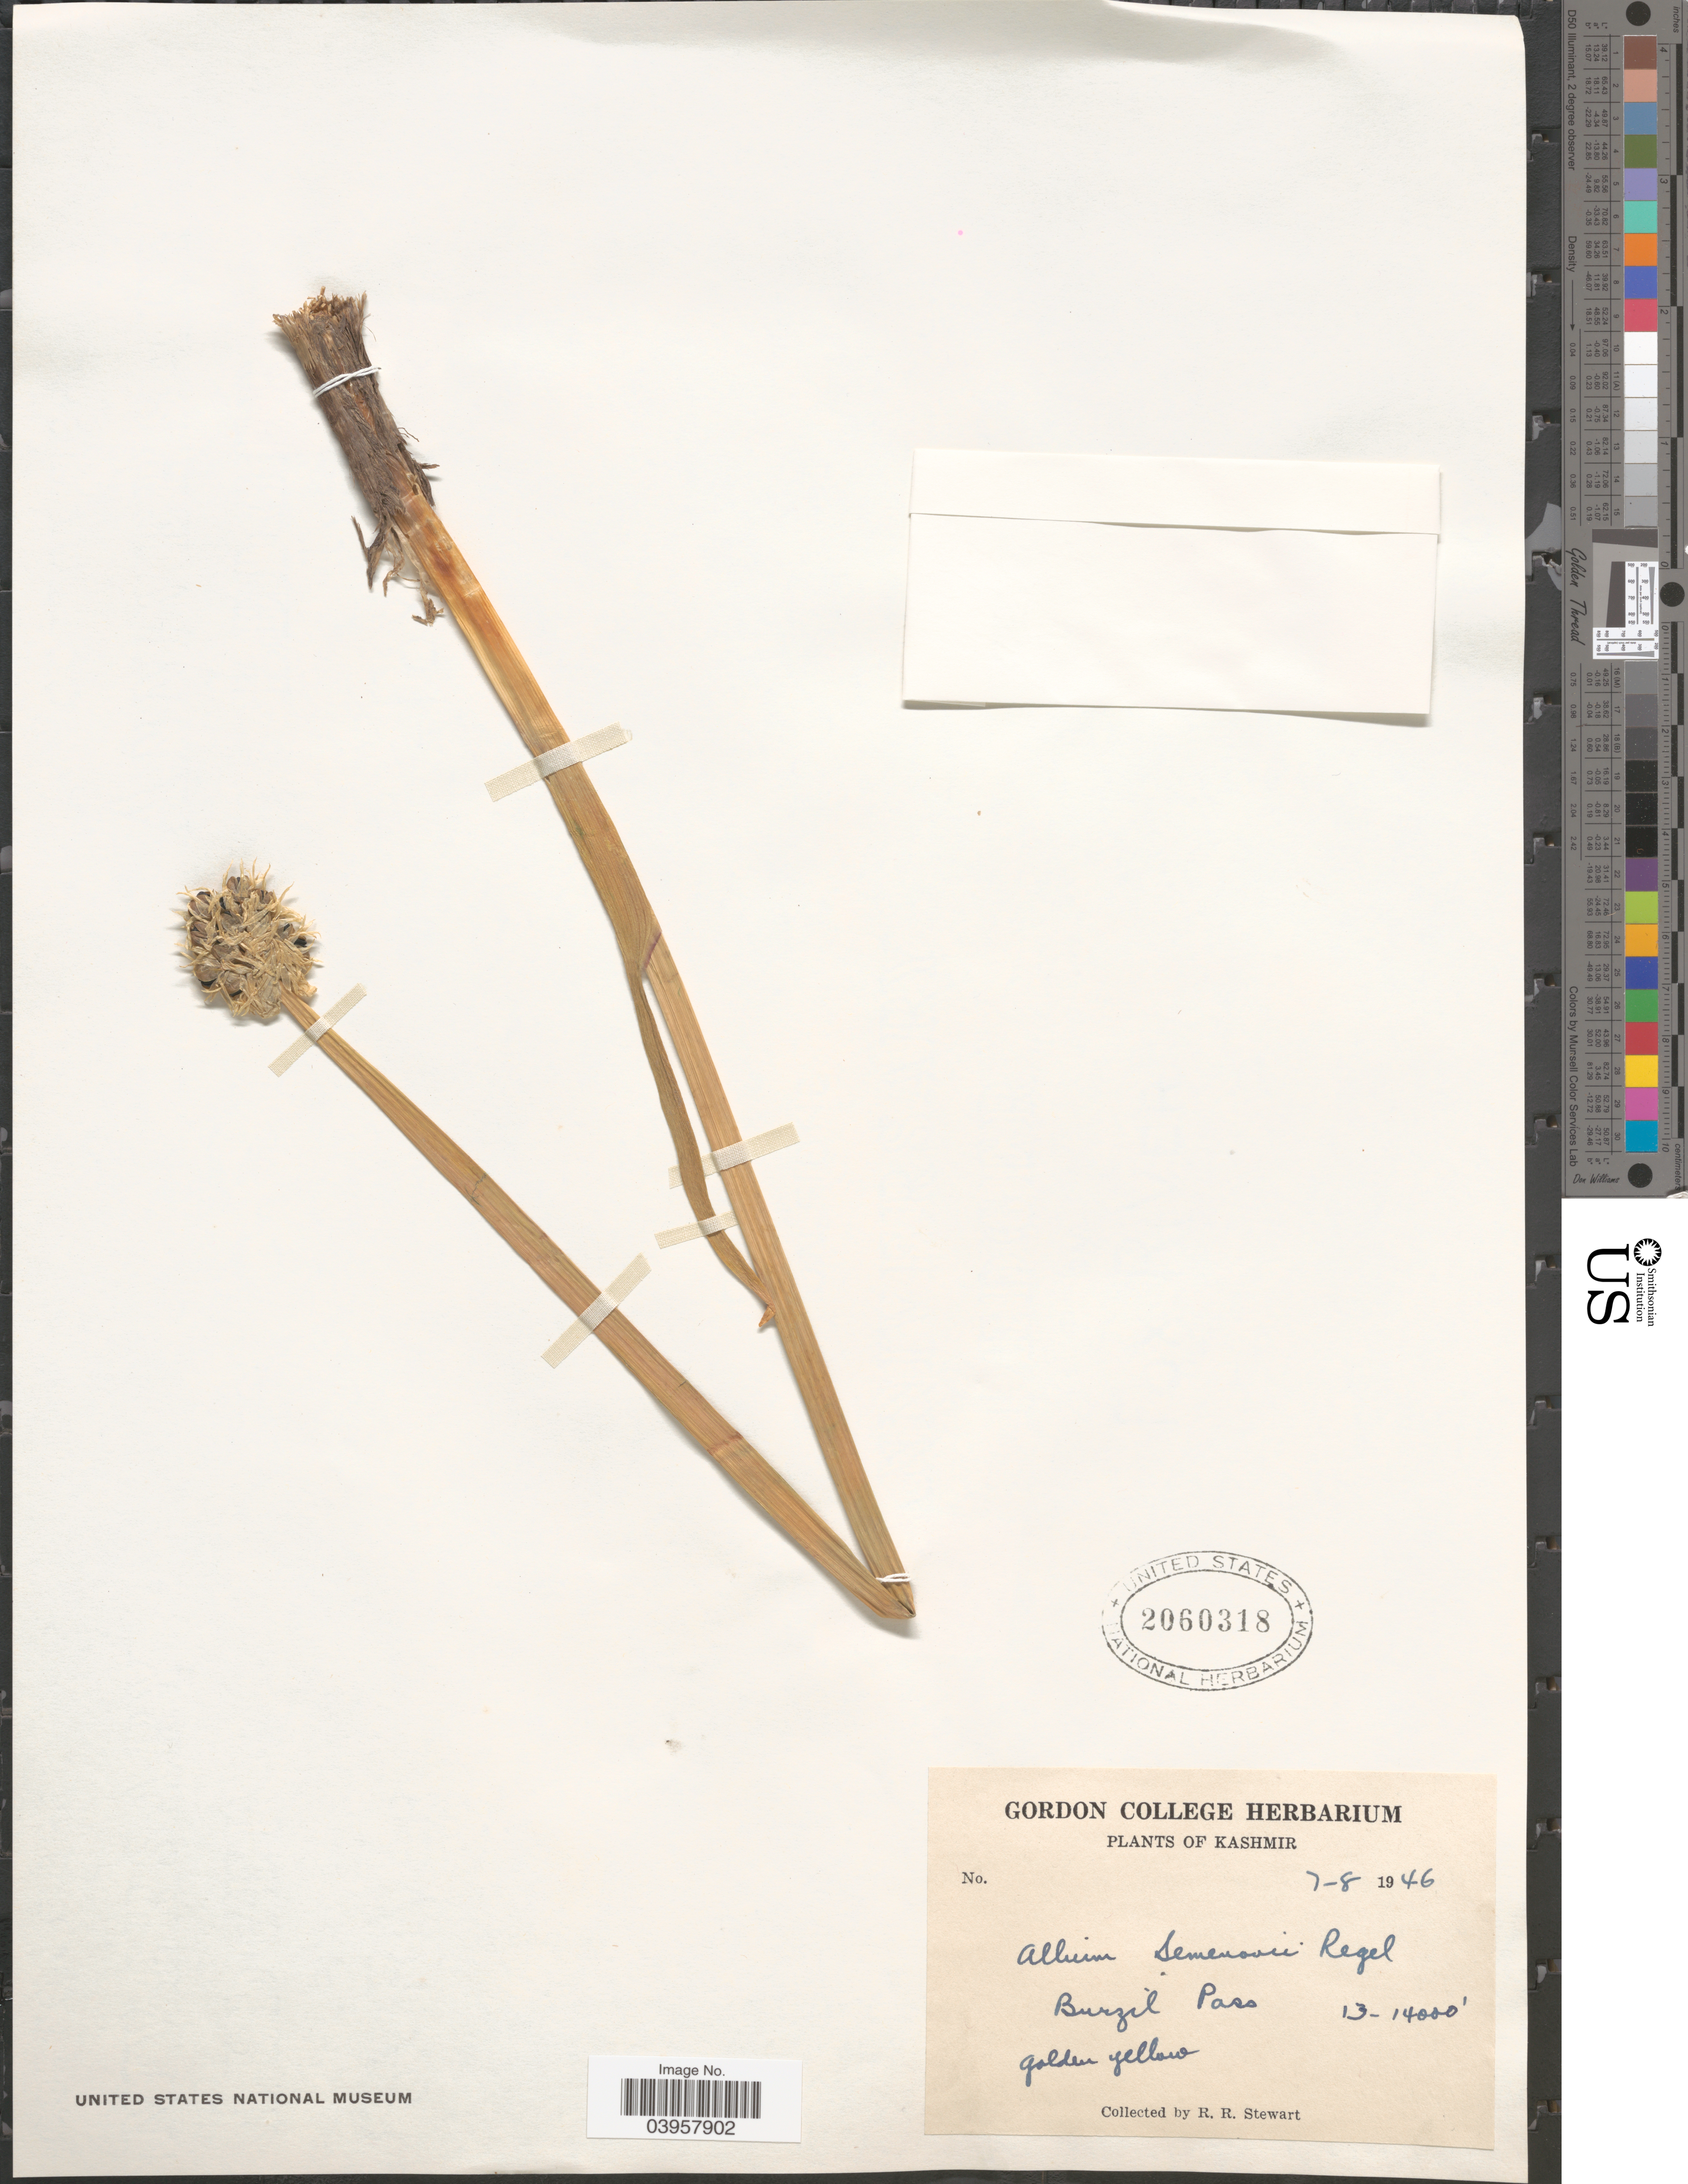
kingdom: Plantae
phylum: Tracheophyta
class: Liliopsida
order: Asparagales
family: Amaryllidaceae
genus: Allium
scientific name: Allium semenovii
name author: Regel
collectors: R. Stewart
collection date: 1946-08-07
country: India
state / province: Jammu and Kashmir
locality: Kashmir. Burzil Pass.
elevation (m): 3962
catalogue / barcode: US 2060318